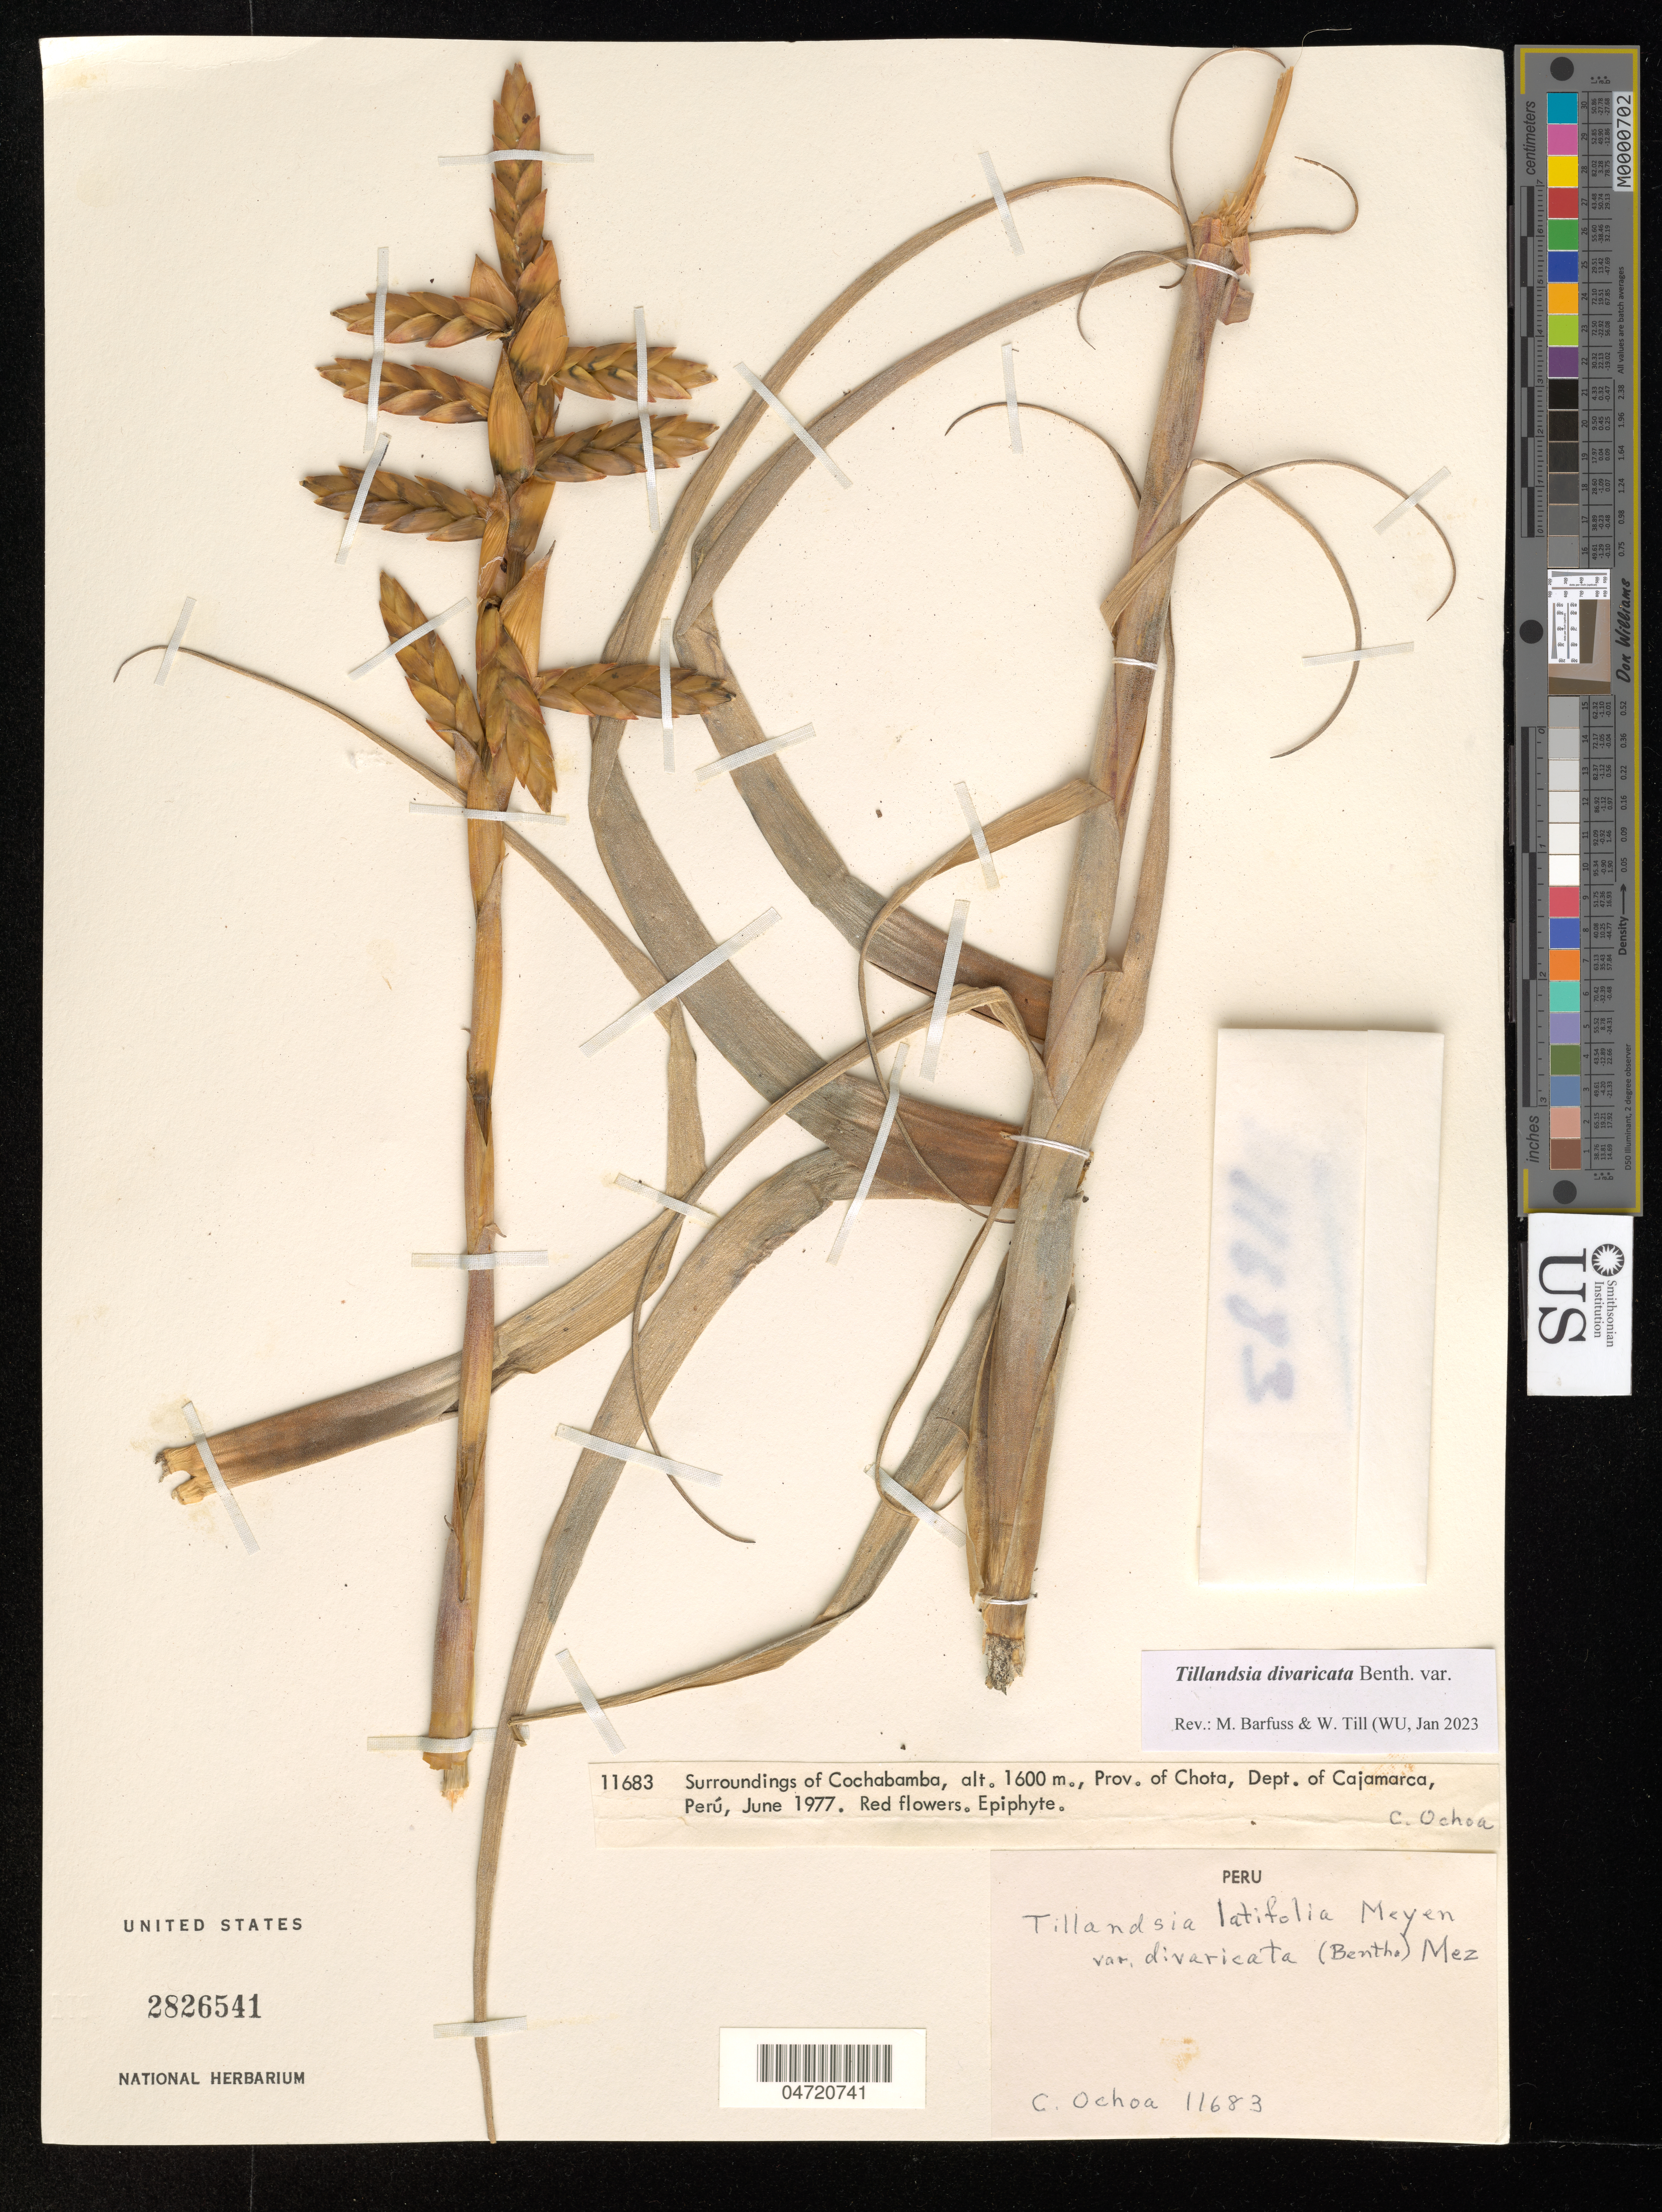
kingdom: Plantae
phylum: Tracheophyta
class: Liliopsida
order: Poales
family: Bromeliaceae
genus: Tillandsia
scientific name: Tillandsia divaricata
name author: Benth.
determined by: Barfuss, Michael H.; Till, W.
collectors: C. Ochoa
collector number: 11683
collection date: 1977-06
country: Peru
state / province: Cajamarca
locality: Surroundings of Cochabama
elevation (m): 1600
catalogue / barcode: US 2826541